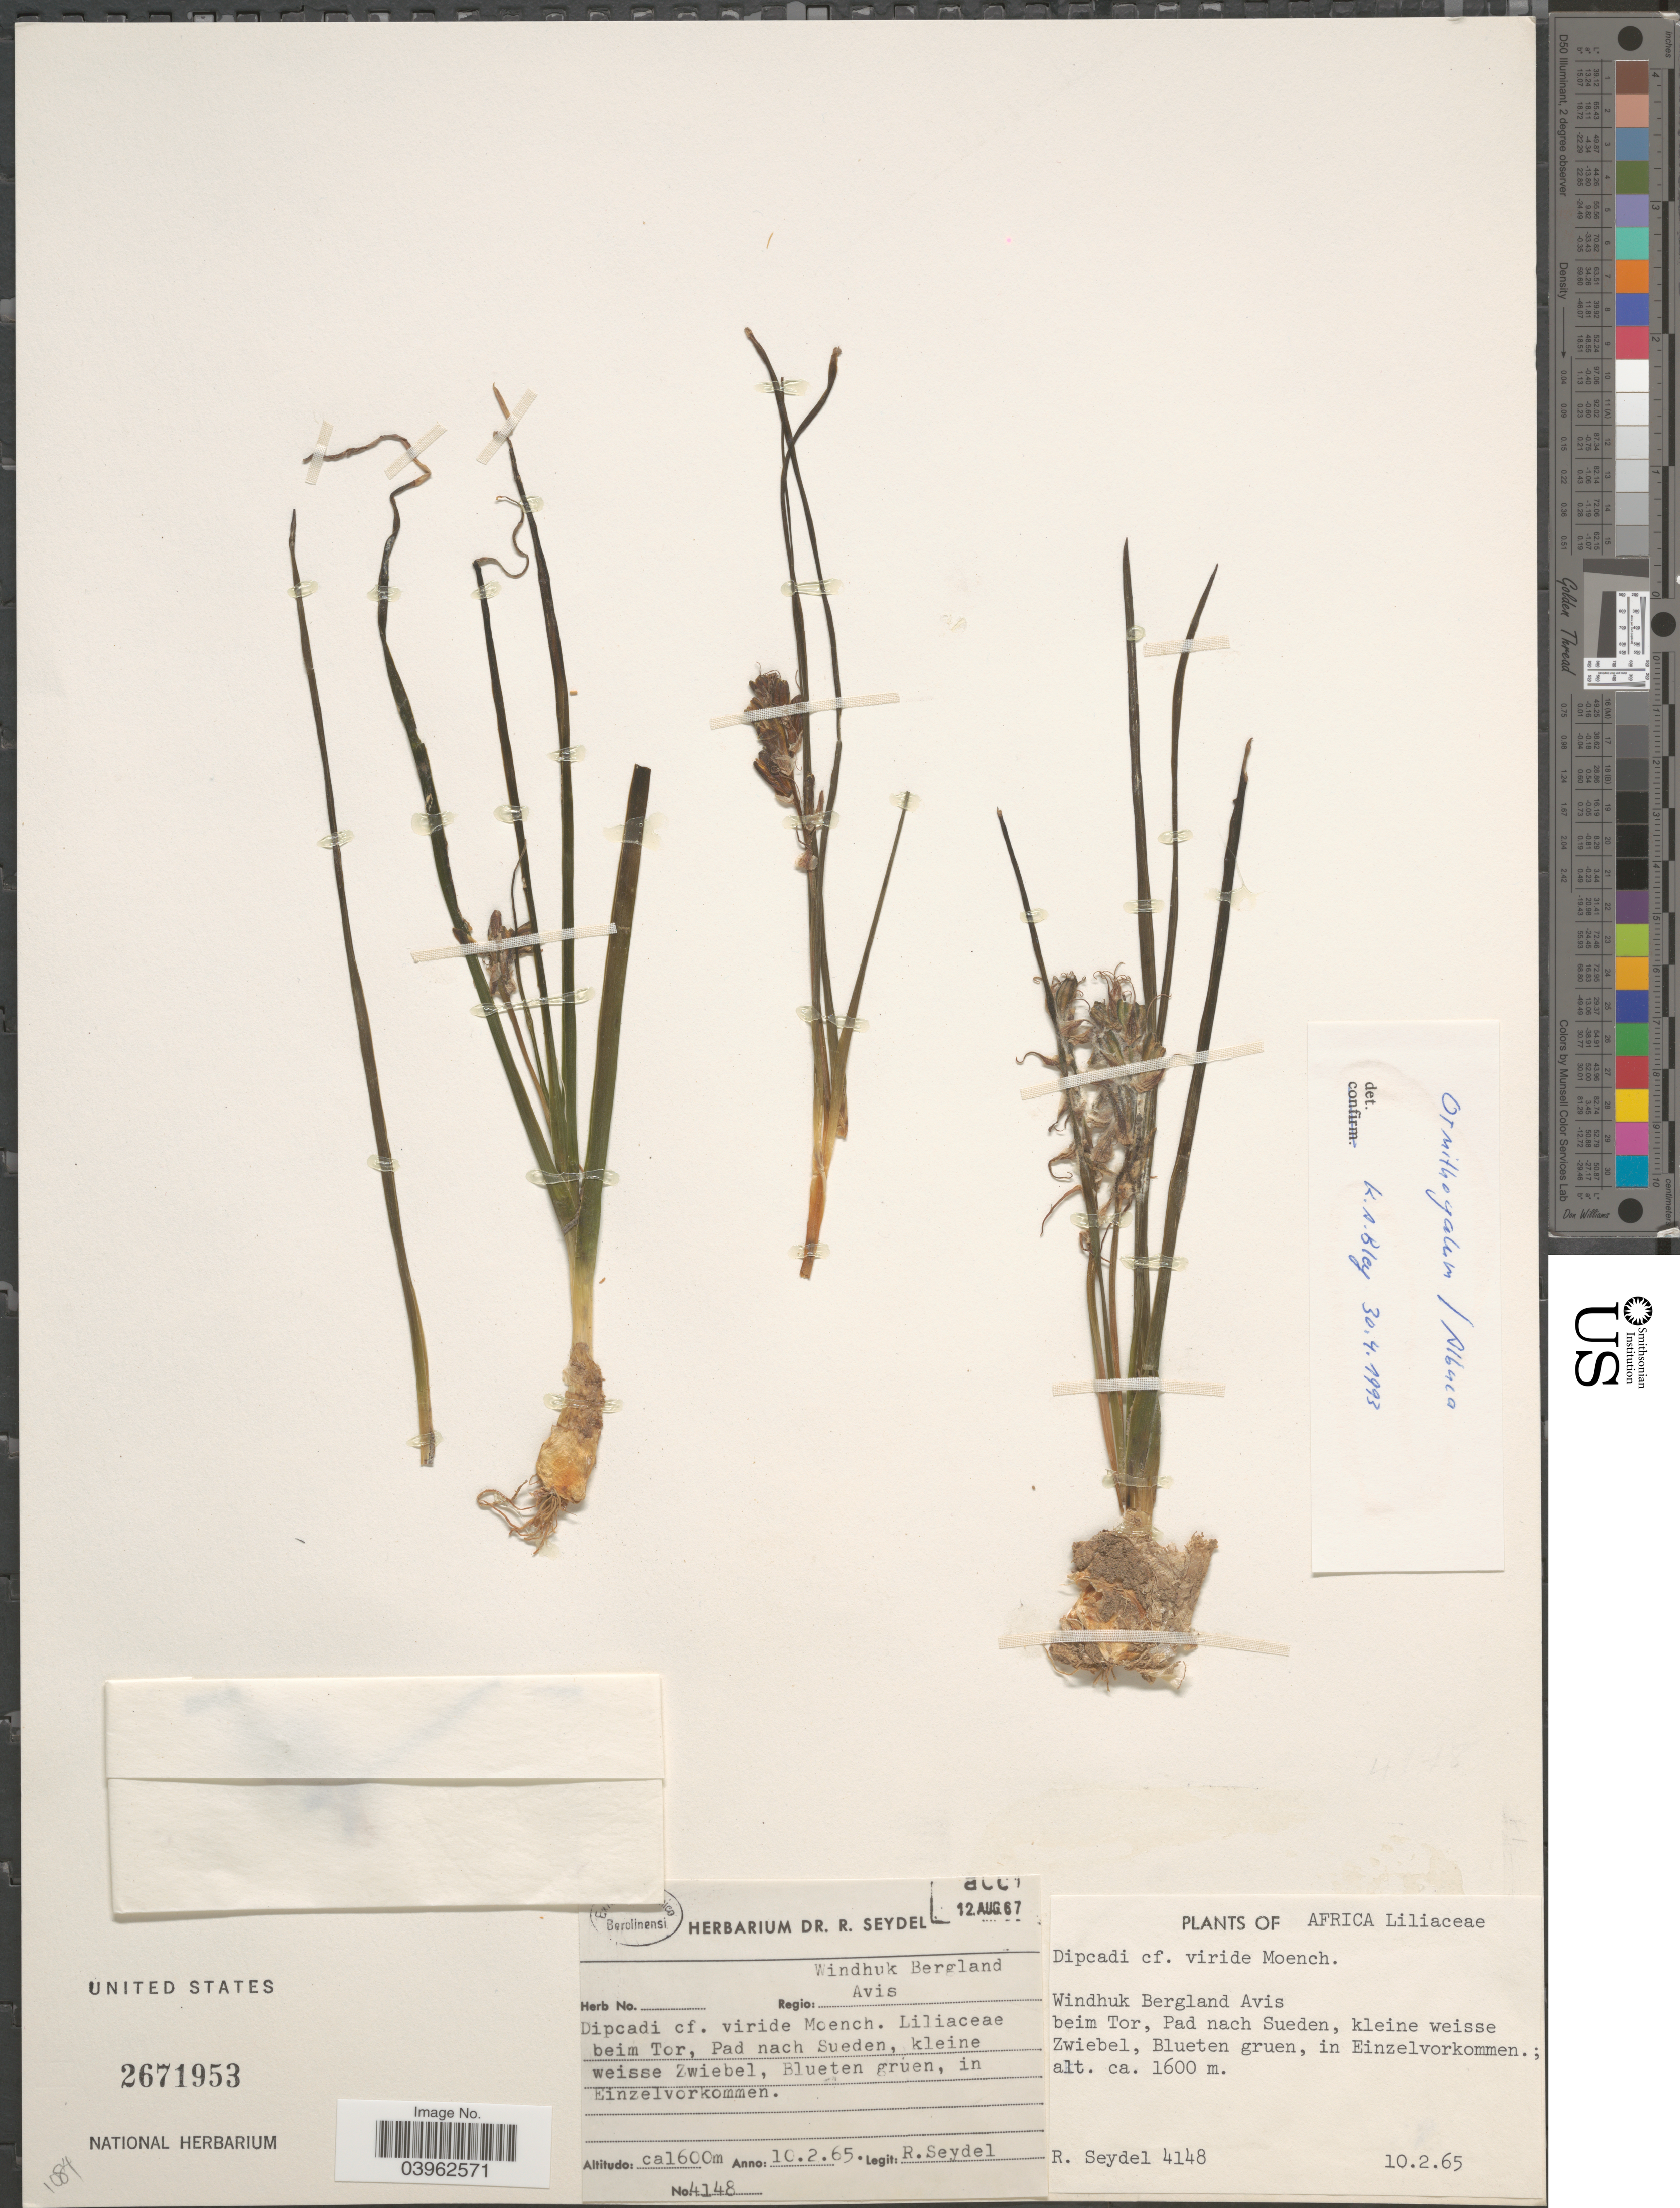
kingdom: Plantae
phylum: Tracheophyta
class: Liliopsida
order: Asparagales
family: Asparagaceae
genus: Ornithogalum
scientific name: Ornithogalum sp.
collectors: R. Seydel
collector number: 4148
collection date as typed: Transcribed d/m/y: 10/2/65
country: Namibia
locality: Africa. Regio: Windhuk Bergland Avis. Beim Tor, Pad nach Sueden.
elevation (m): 1600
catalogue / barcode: US 2671953